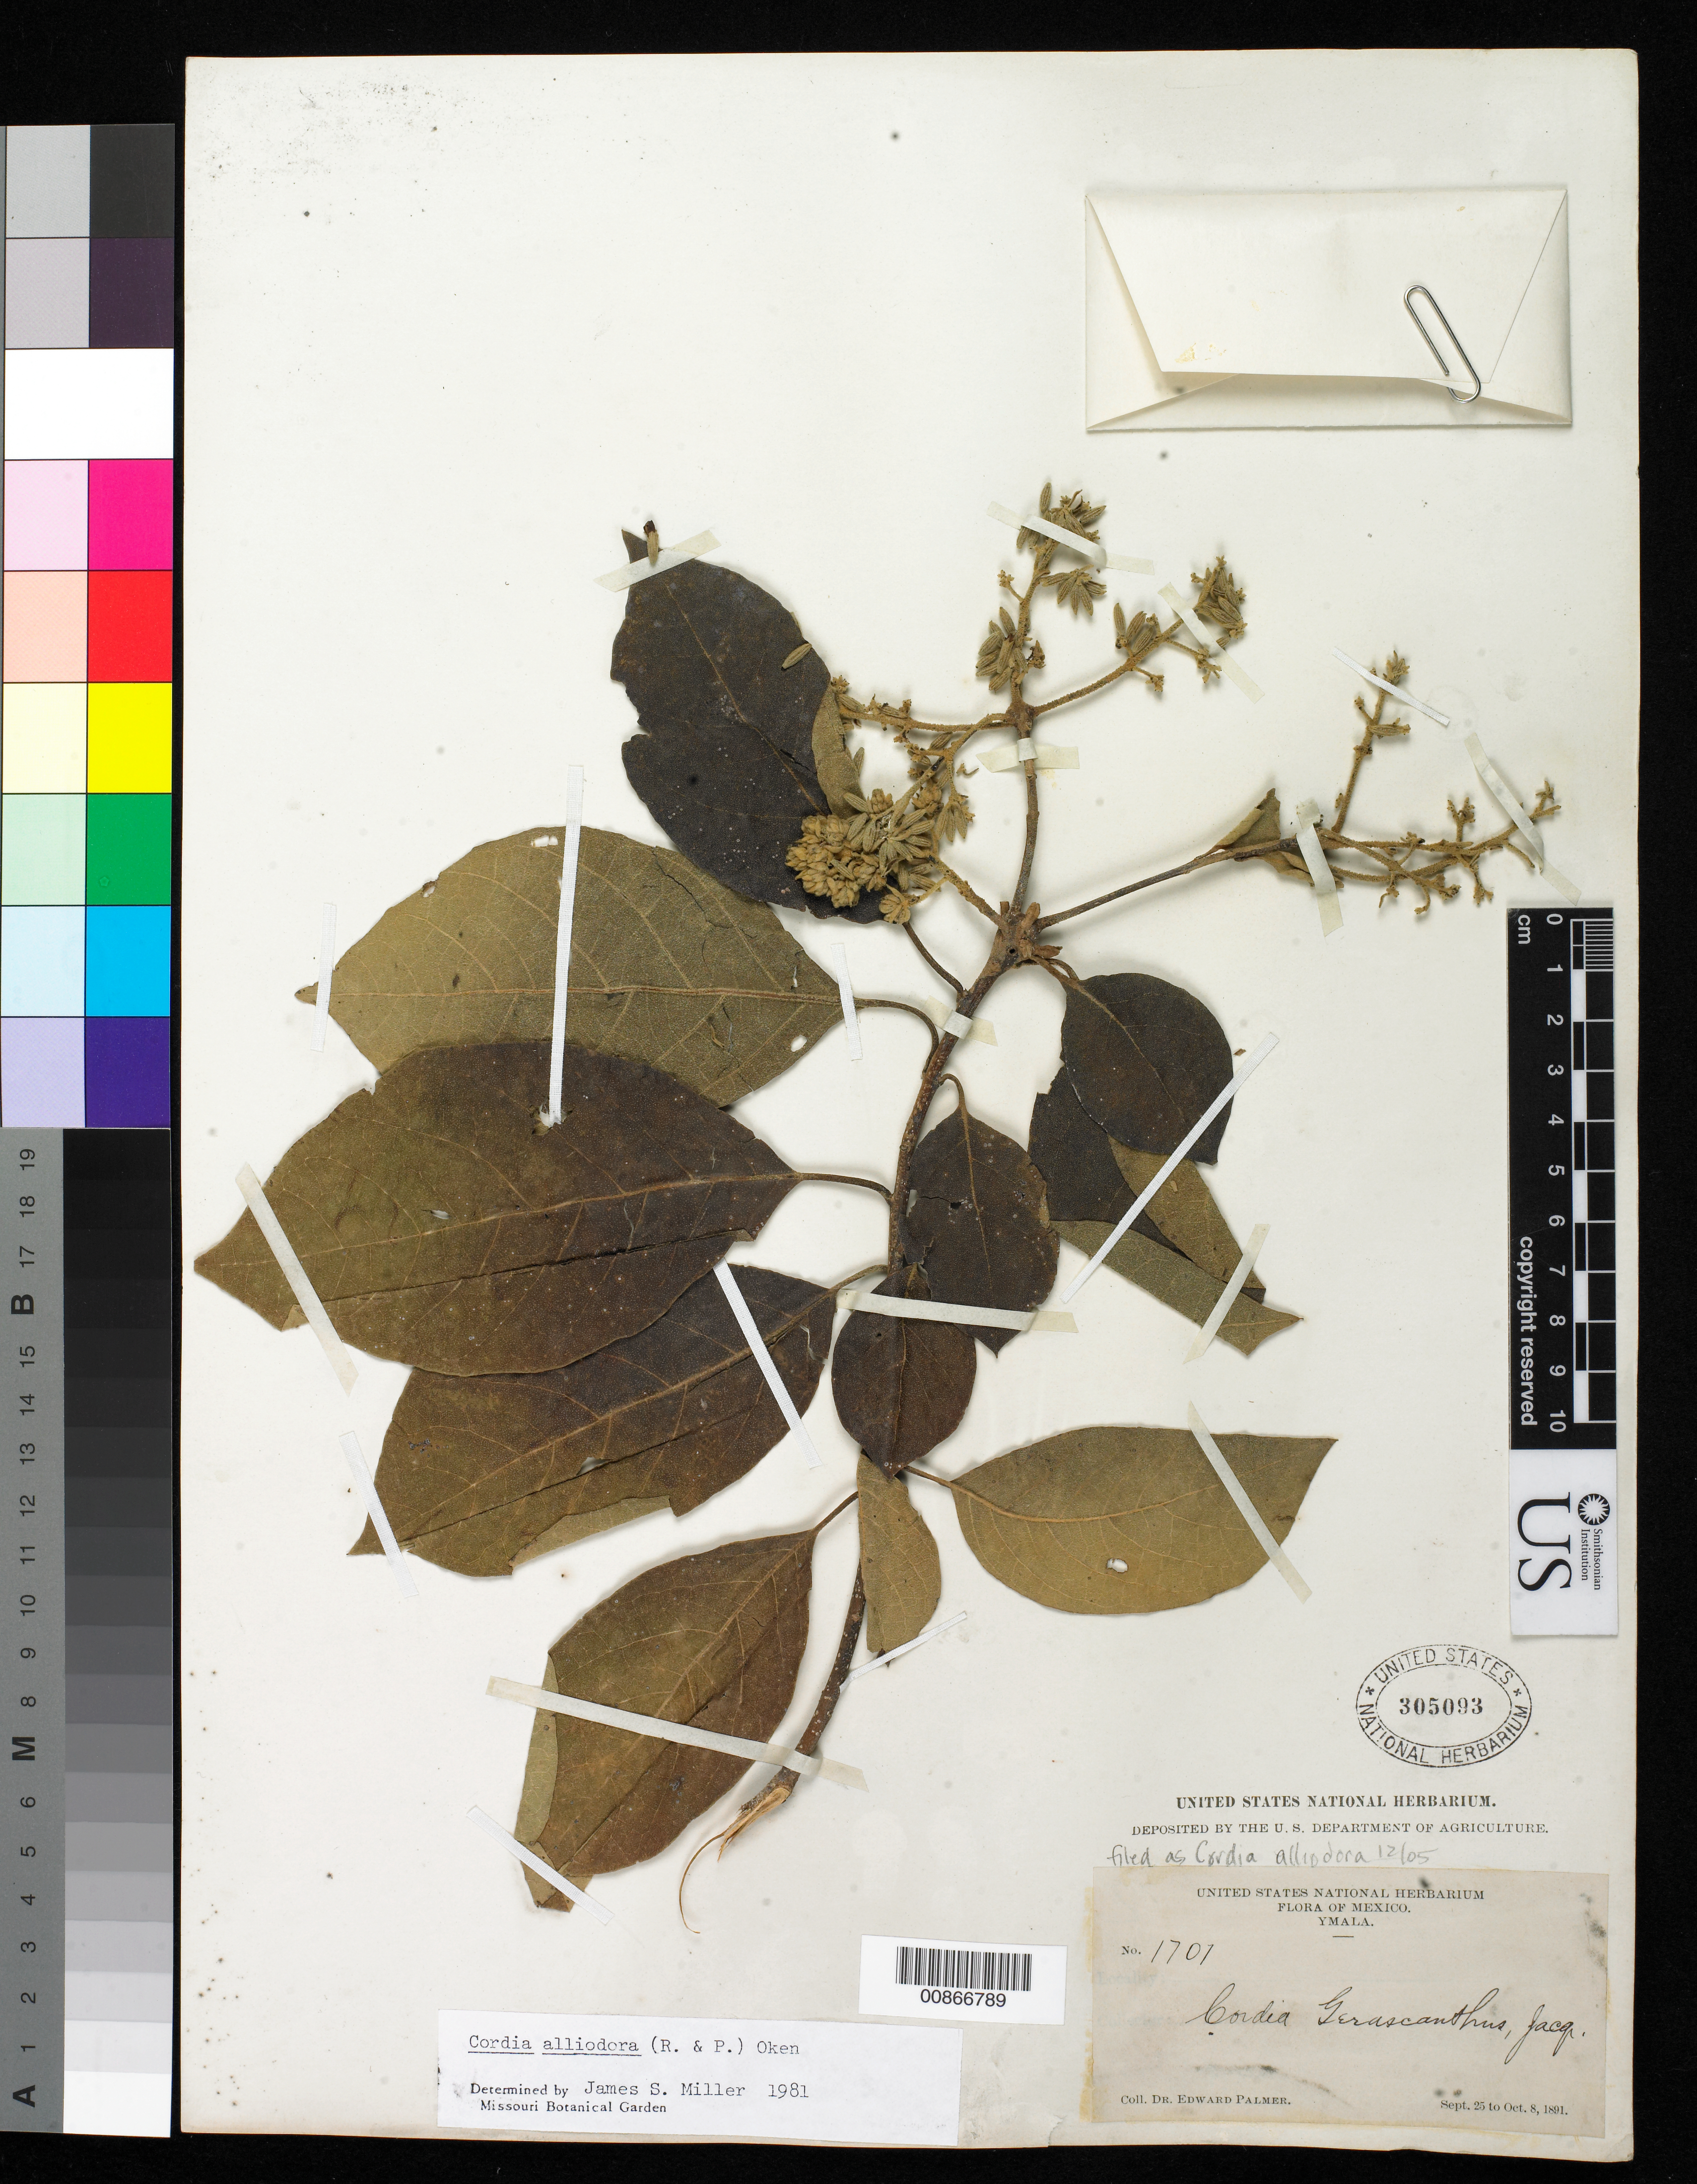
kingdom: Plantae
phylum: Tracheophyta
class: Magnoliopsida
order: Boraginales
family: Cordiaceae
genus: Cordia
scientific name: Cordia alliodora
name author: (Ruiz & Pav.) Oken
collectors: E. Palmer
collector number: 1701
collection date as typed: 25 Sep 1891 to 08 Oct 1891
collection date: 1891-09-25/1891-10-08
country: Mexico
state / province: Sinaloa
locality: Ymala, Sinaloa.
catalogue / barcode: US 305093